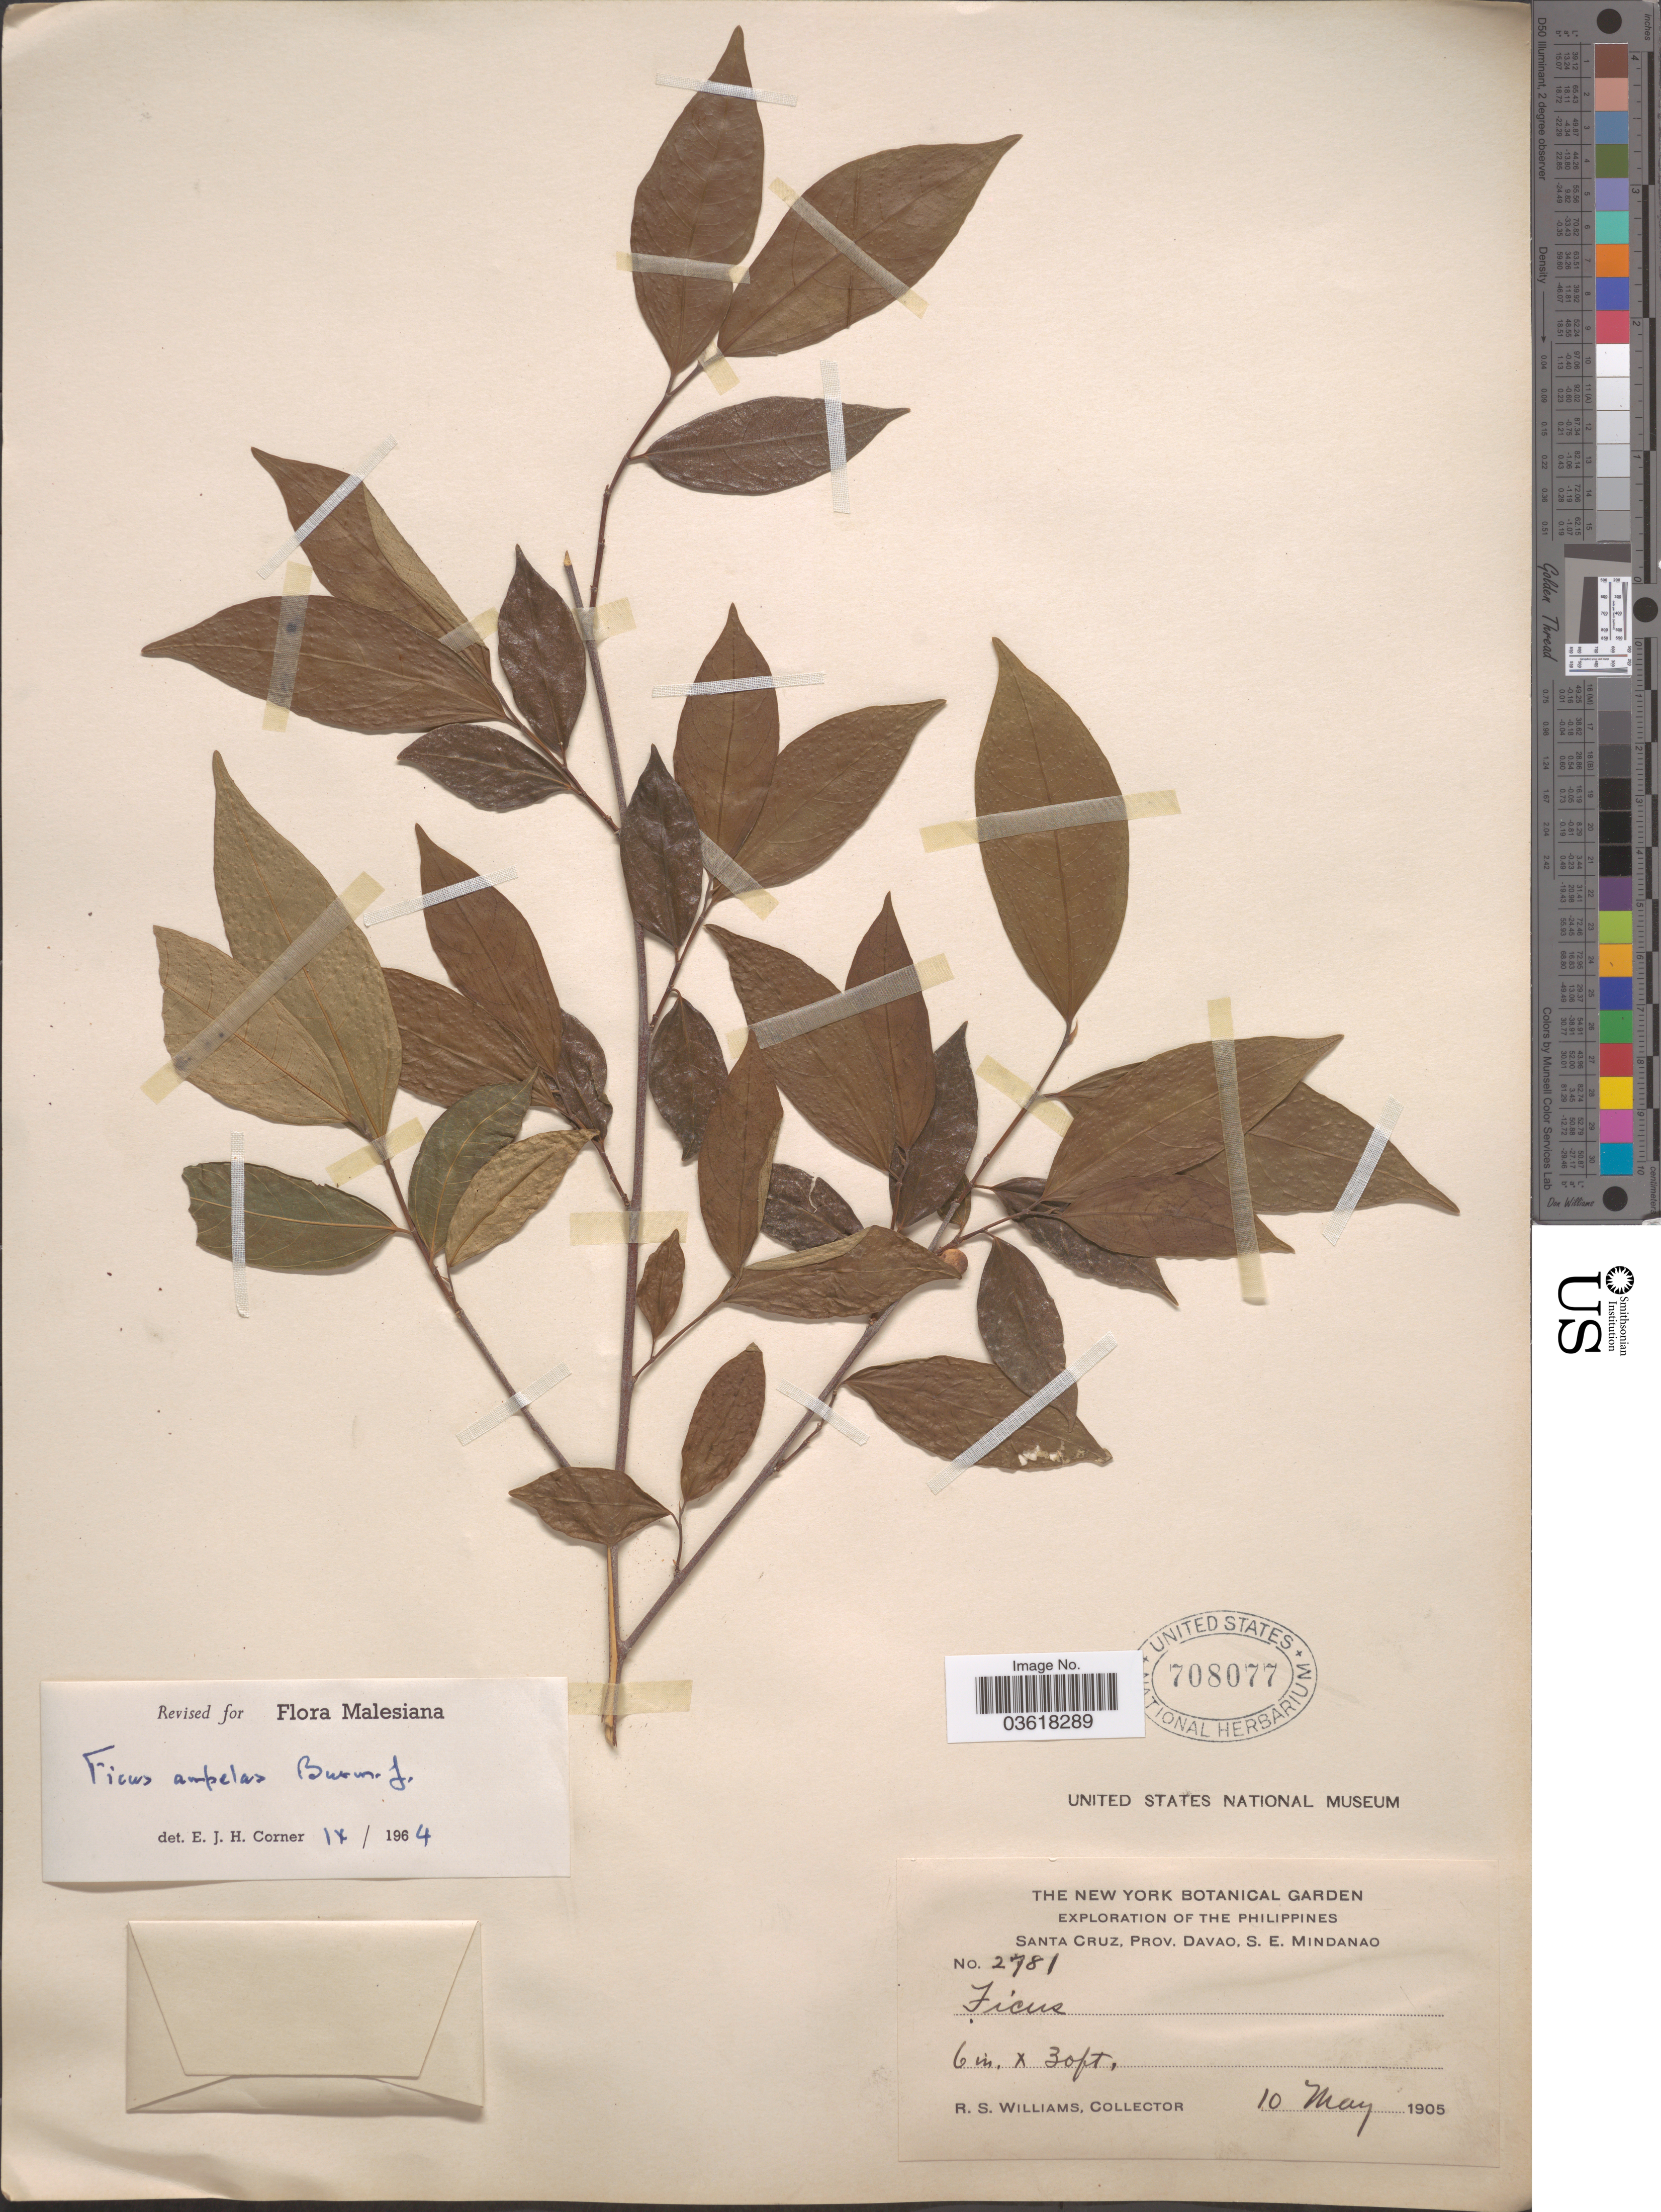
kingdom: Plantae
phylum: Tracheophyta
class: Magnoliopsida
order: Rosales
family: Moraceae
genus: Ficus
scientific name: Ficus ampelos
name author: Burm. f.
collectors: R. S. Williams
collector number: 2781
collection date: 1905-05-10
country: Philippines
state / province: Davao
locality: Santa Cruz, Prov. Davao, S. E. Mindanao.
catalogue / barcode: US 708077